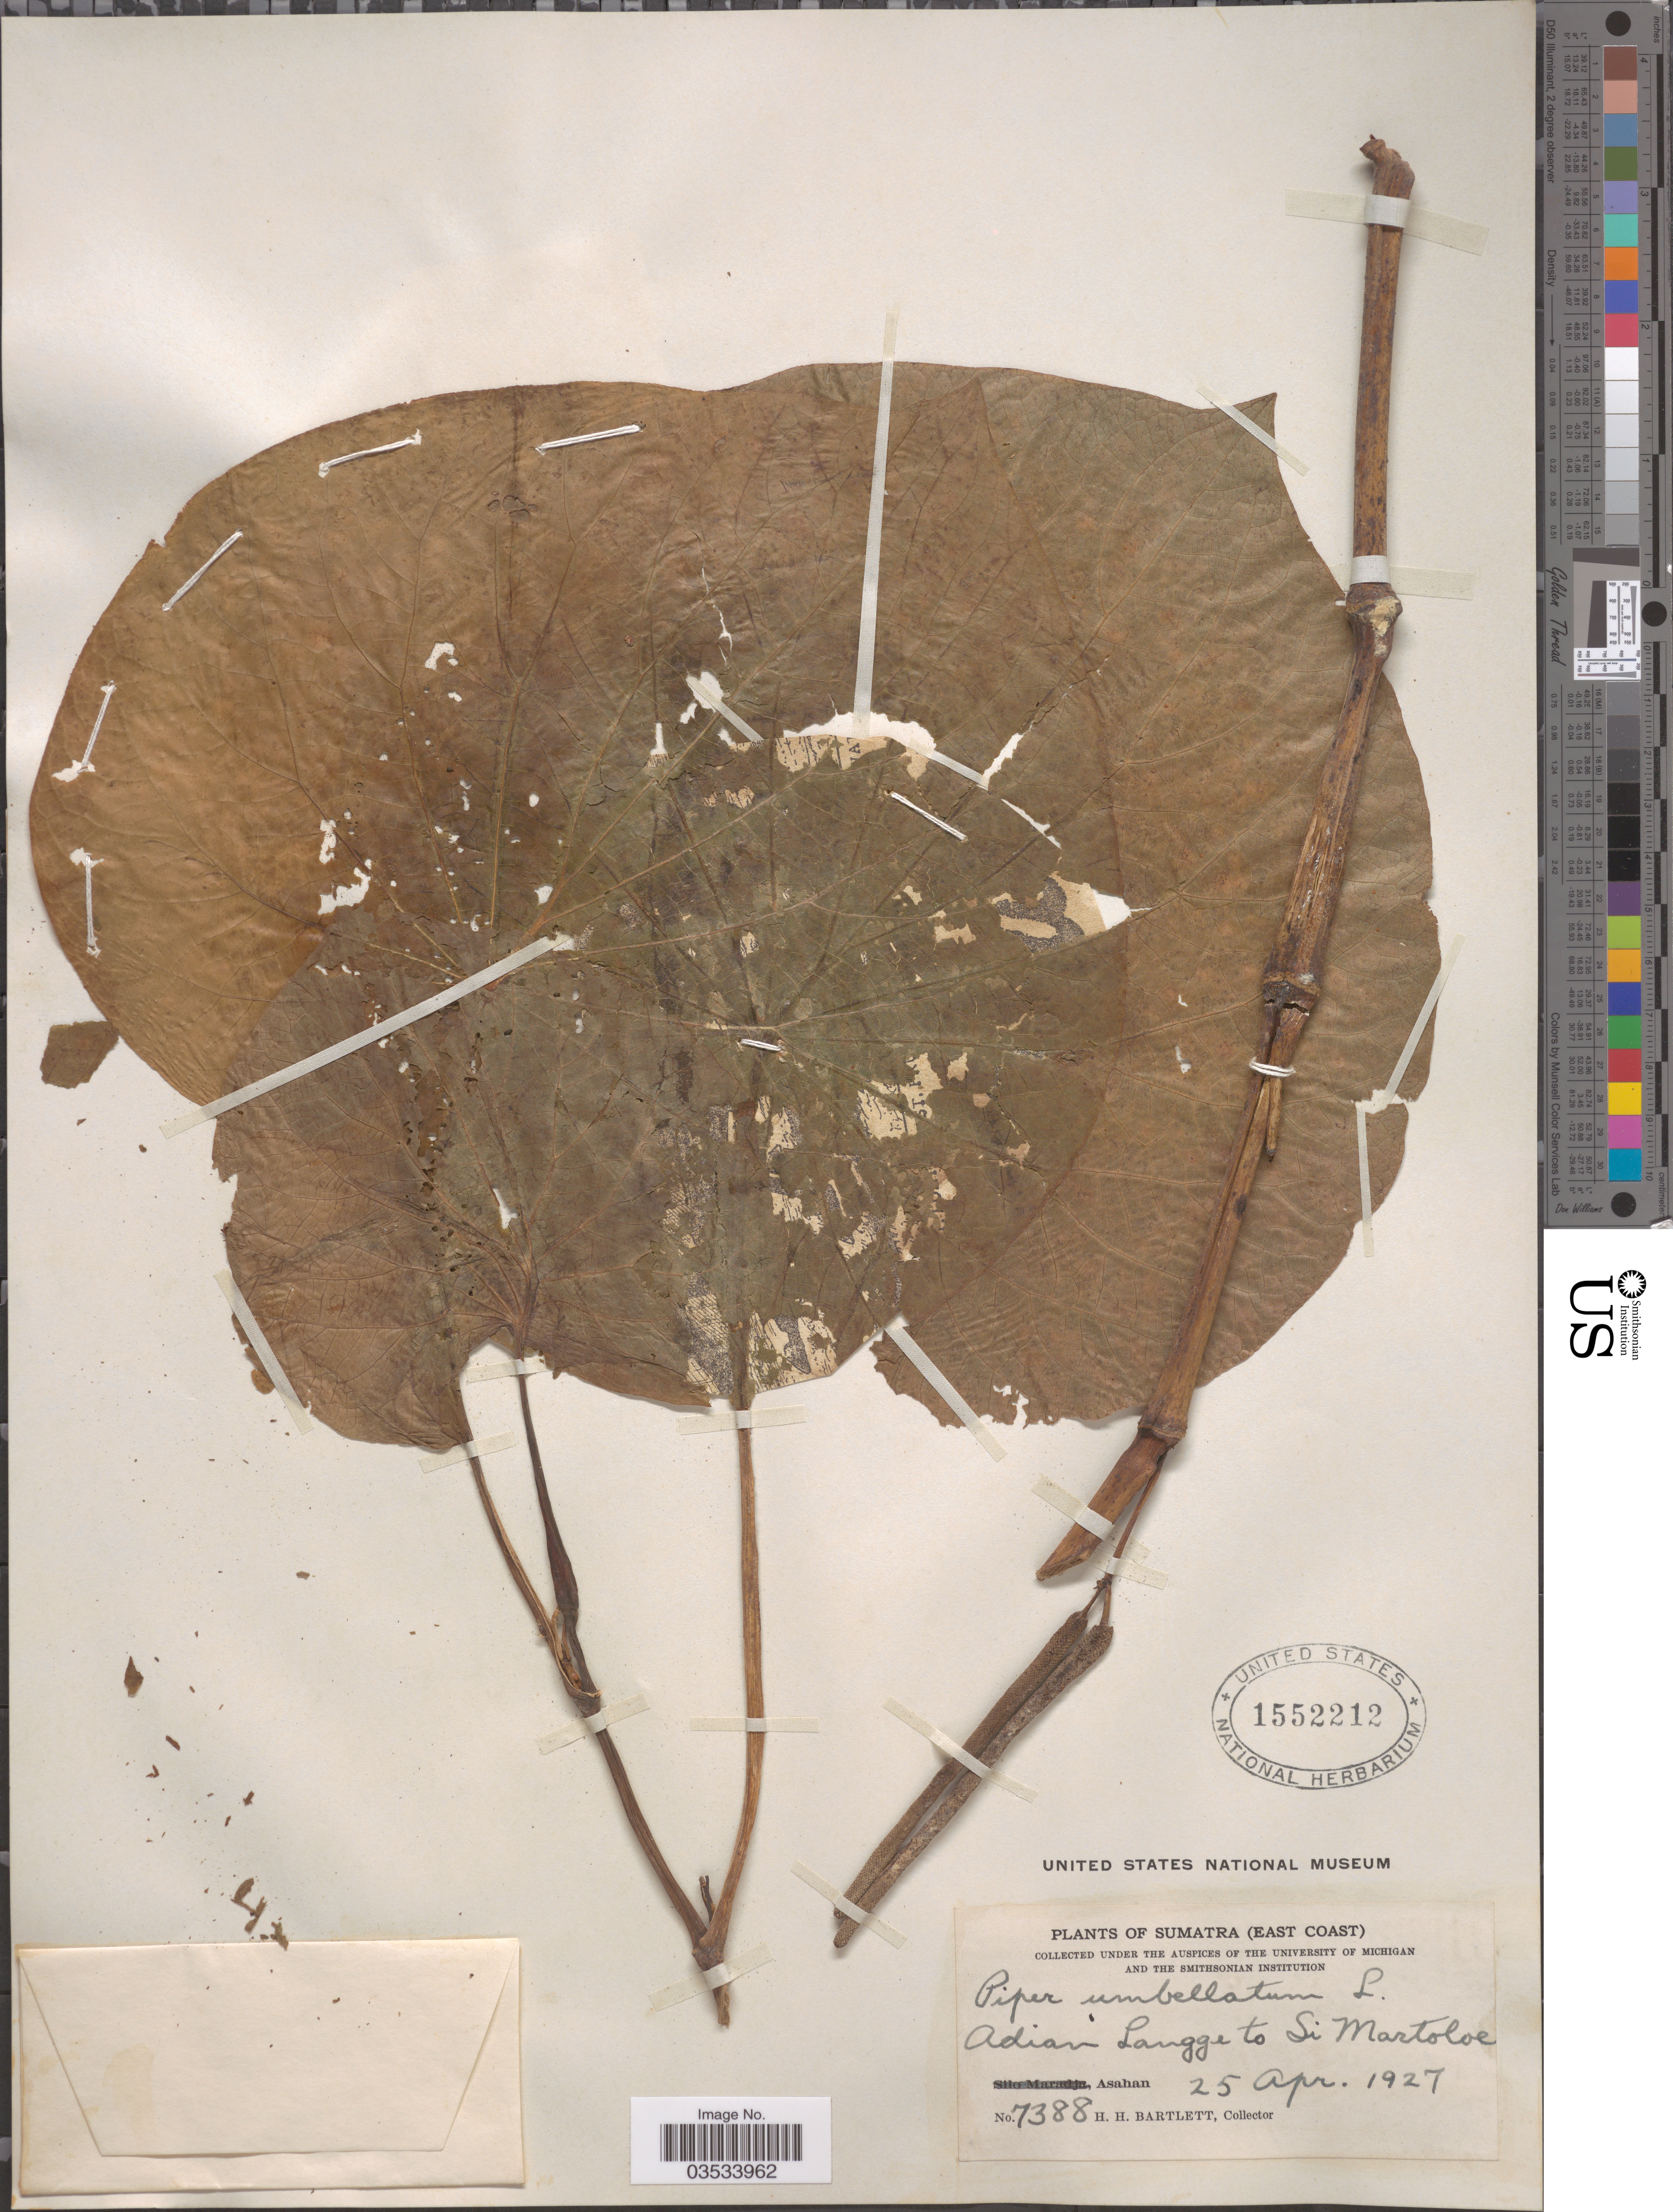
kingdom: Plantae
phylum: Tracheophyta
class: Magnoliopsida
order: Piperales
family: Piperaceae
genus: Piper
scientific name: Piper umbellatum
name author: L.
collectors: H. H. Bartlett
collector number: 7388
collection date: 1927-04-25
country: Indonesia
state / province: Sumatra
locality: East Coast. Adian Langge to Si Martoloe. Asahan.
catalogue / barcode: US 1552212